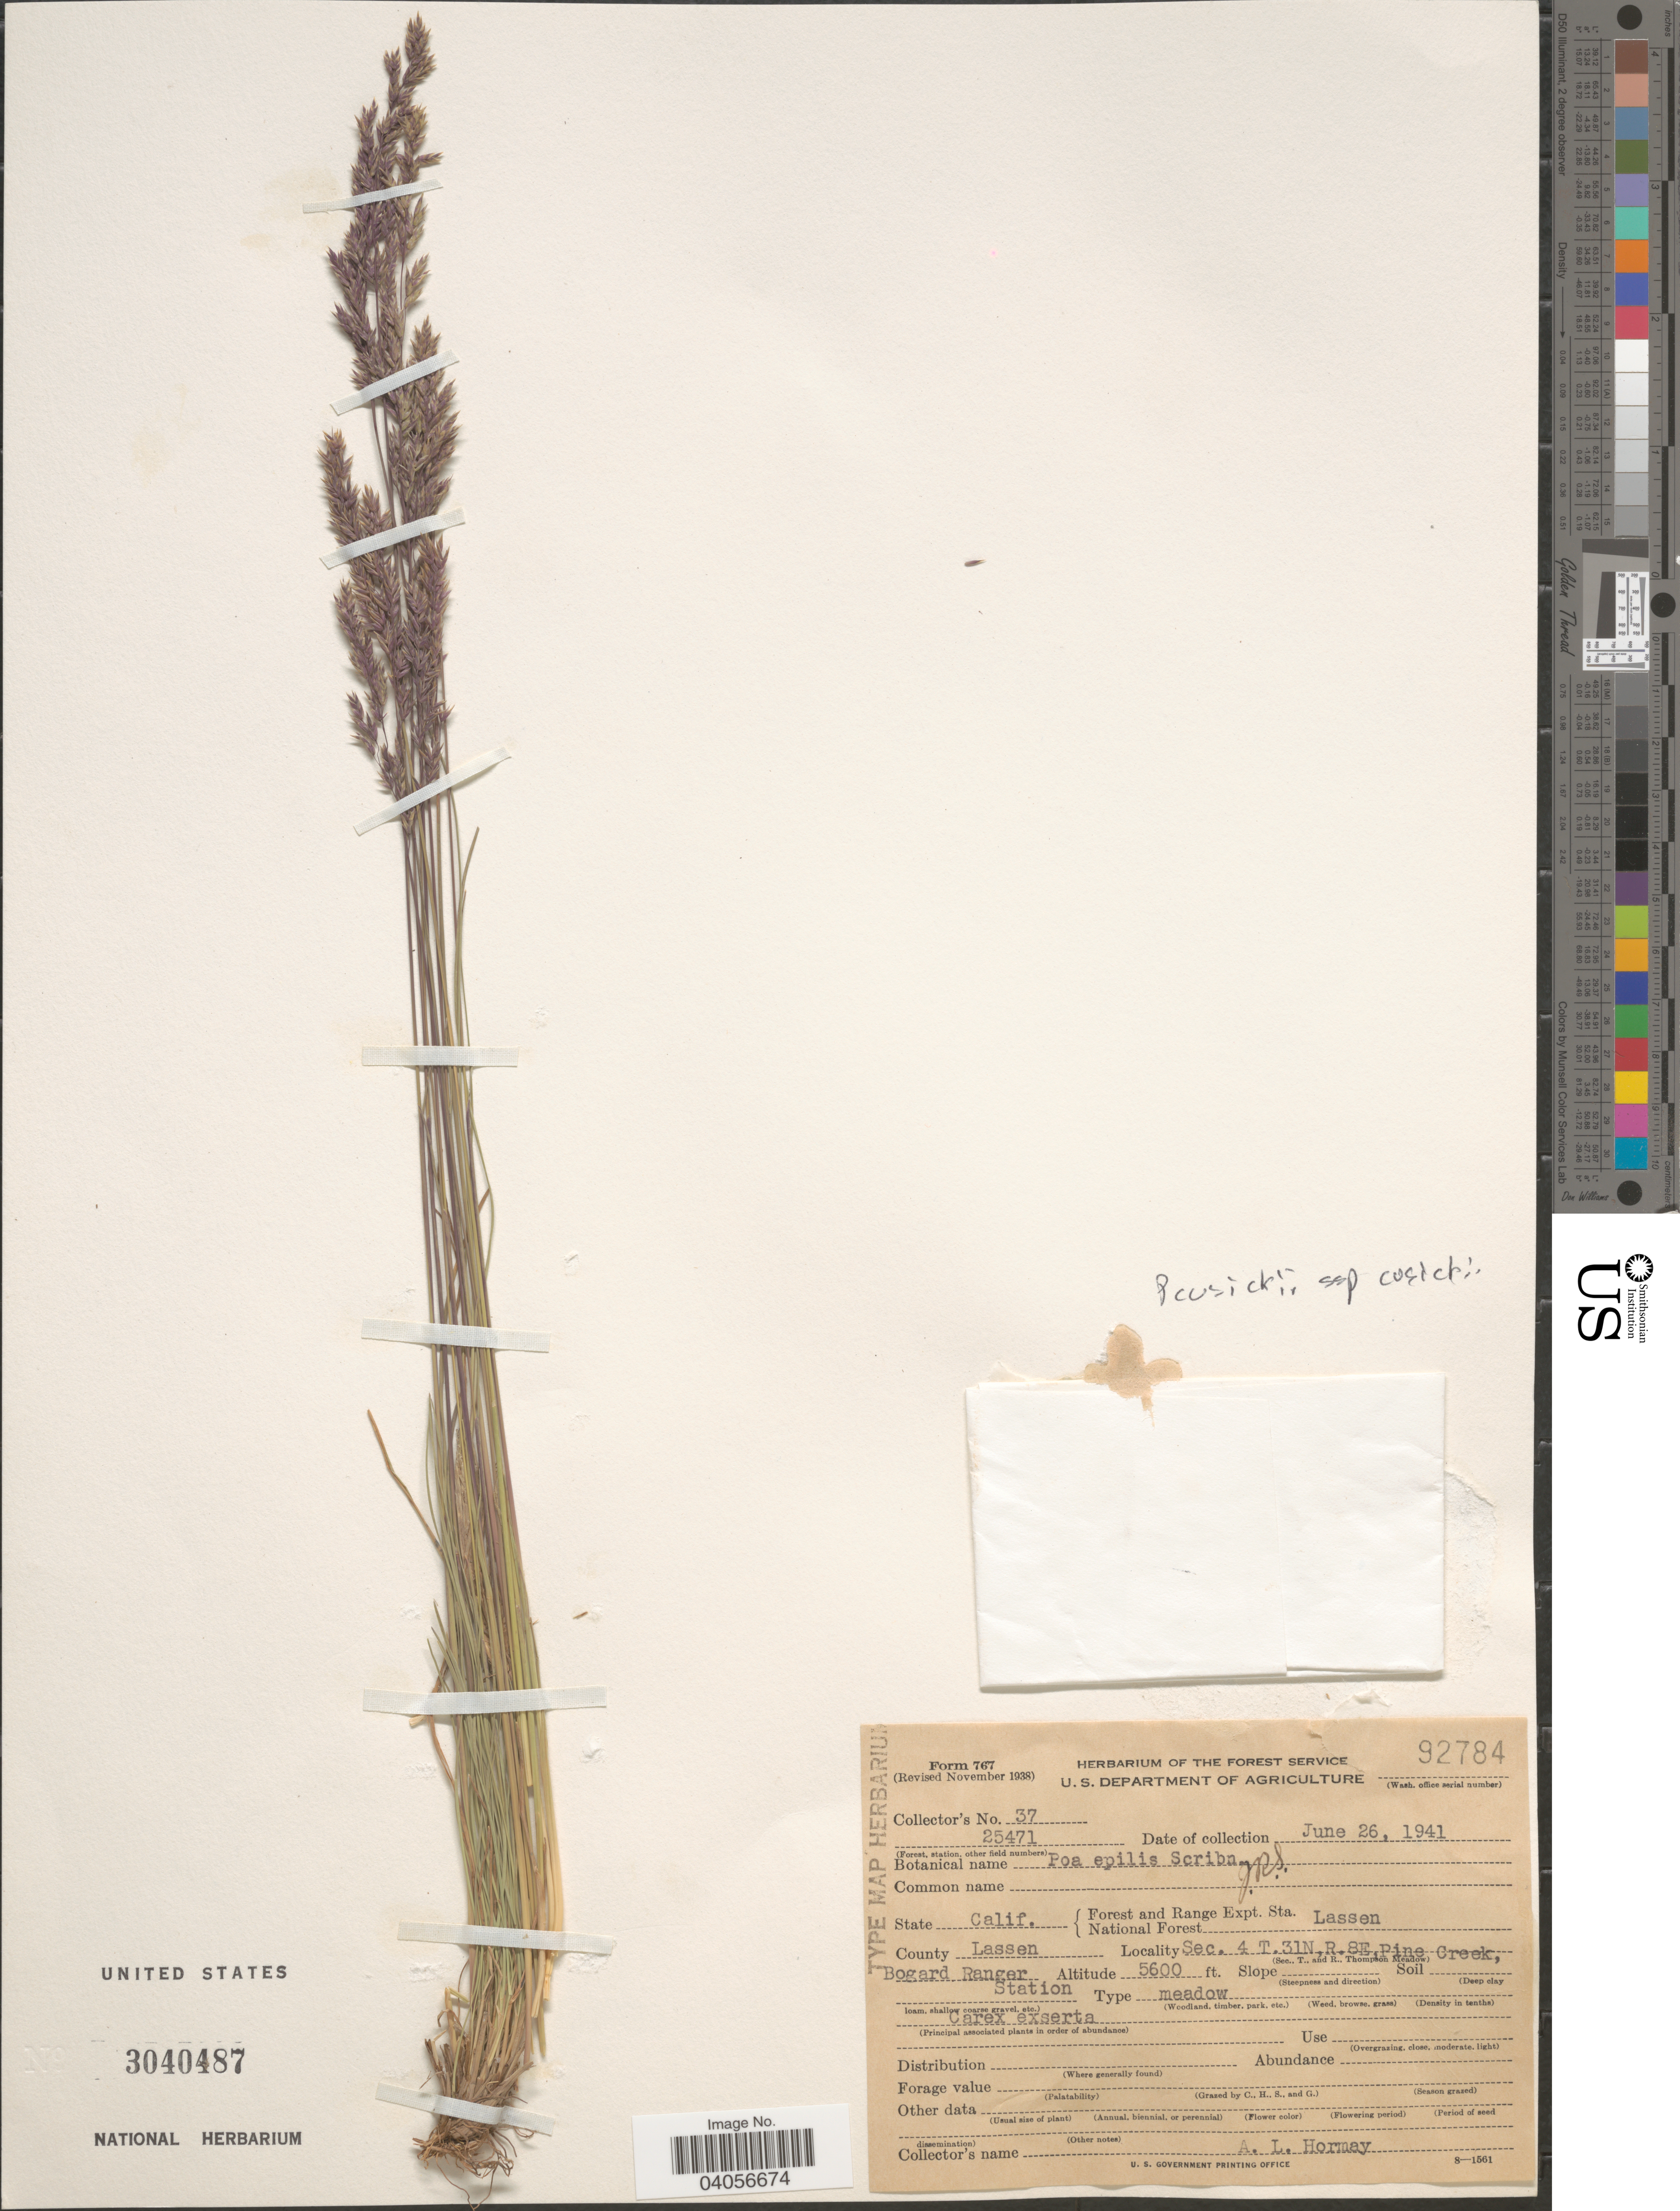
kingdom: Plantae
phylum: Tracheophyta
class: Liliopsida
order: Poales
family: Poaceae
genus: Poa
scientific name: Poa cusickii subsp. cusickii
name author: Vasey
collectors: A. Hormay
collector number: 37/25471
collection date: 1941-06-26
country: United States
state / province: California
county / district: Lassen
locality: Forest and Range Expt. Sta. National Forest Lassen. County Lassen. Sec. 4 T. 31N, R. 8E, Pine Creek, Bogard Ranger Station.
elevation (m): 1707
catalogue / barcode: US 3040487